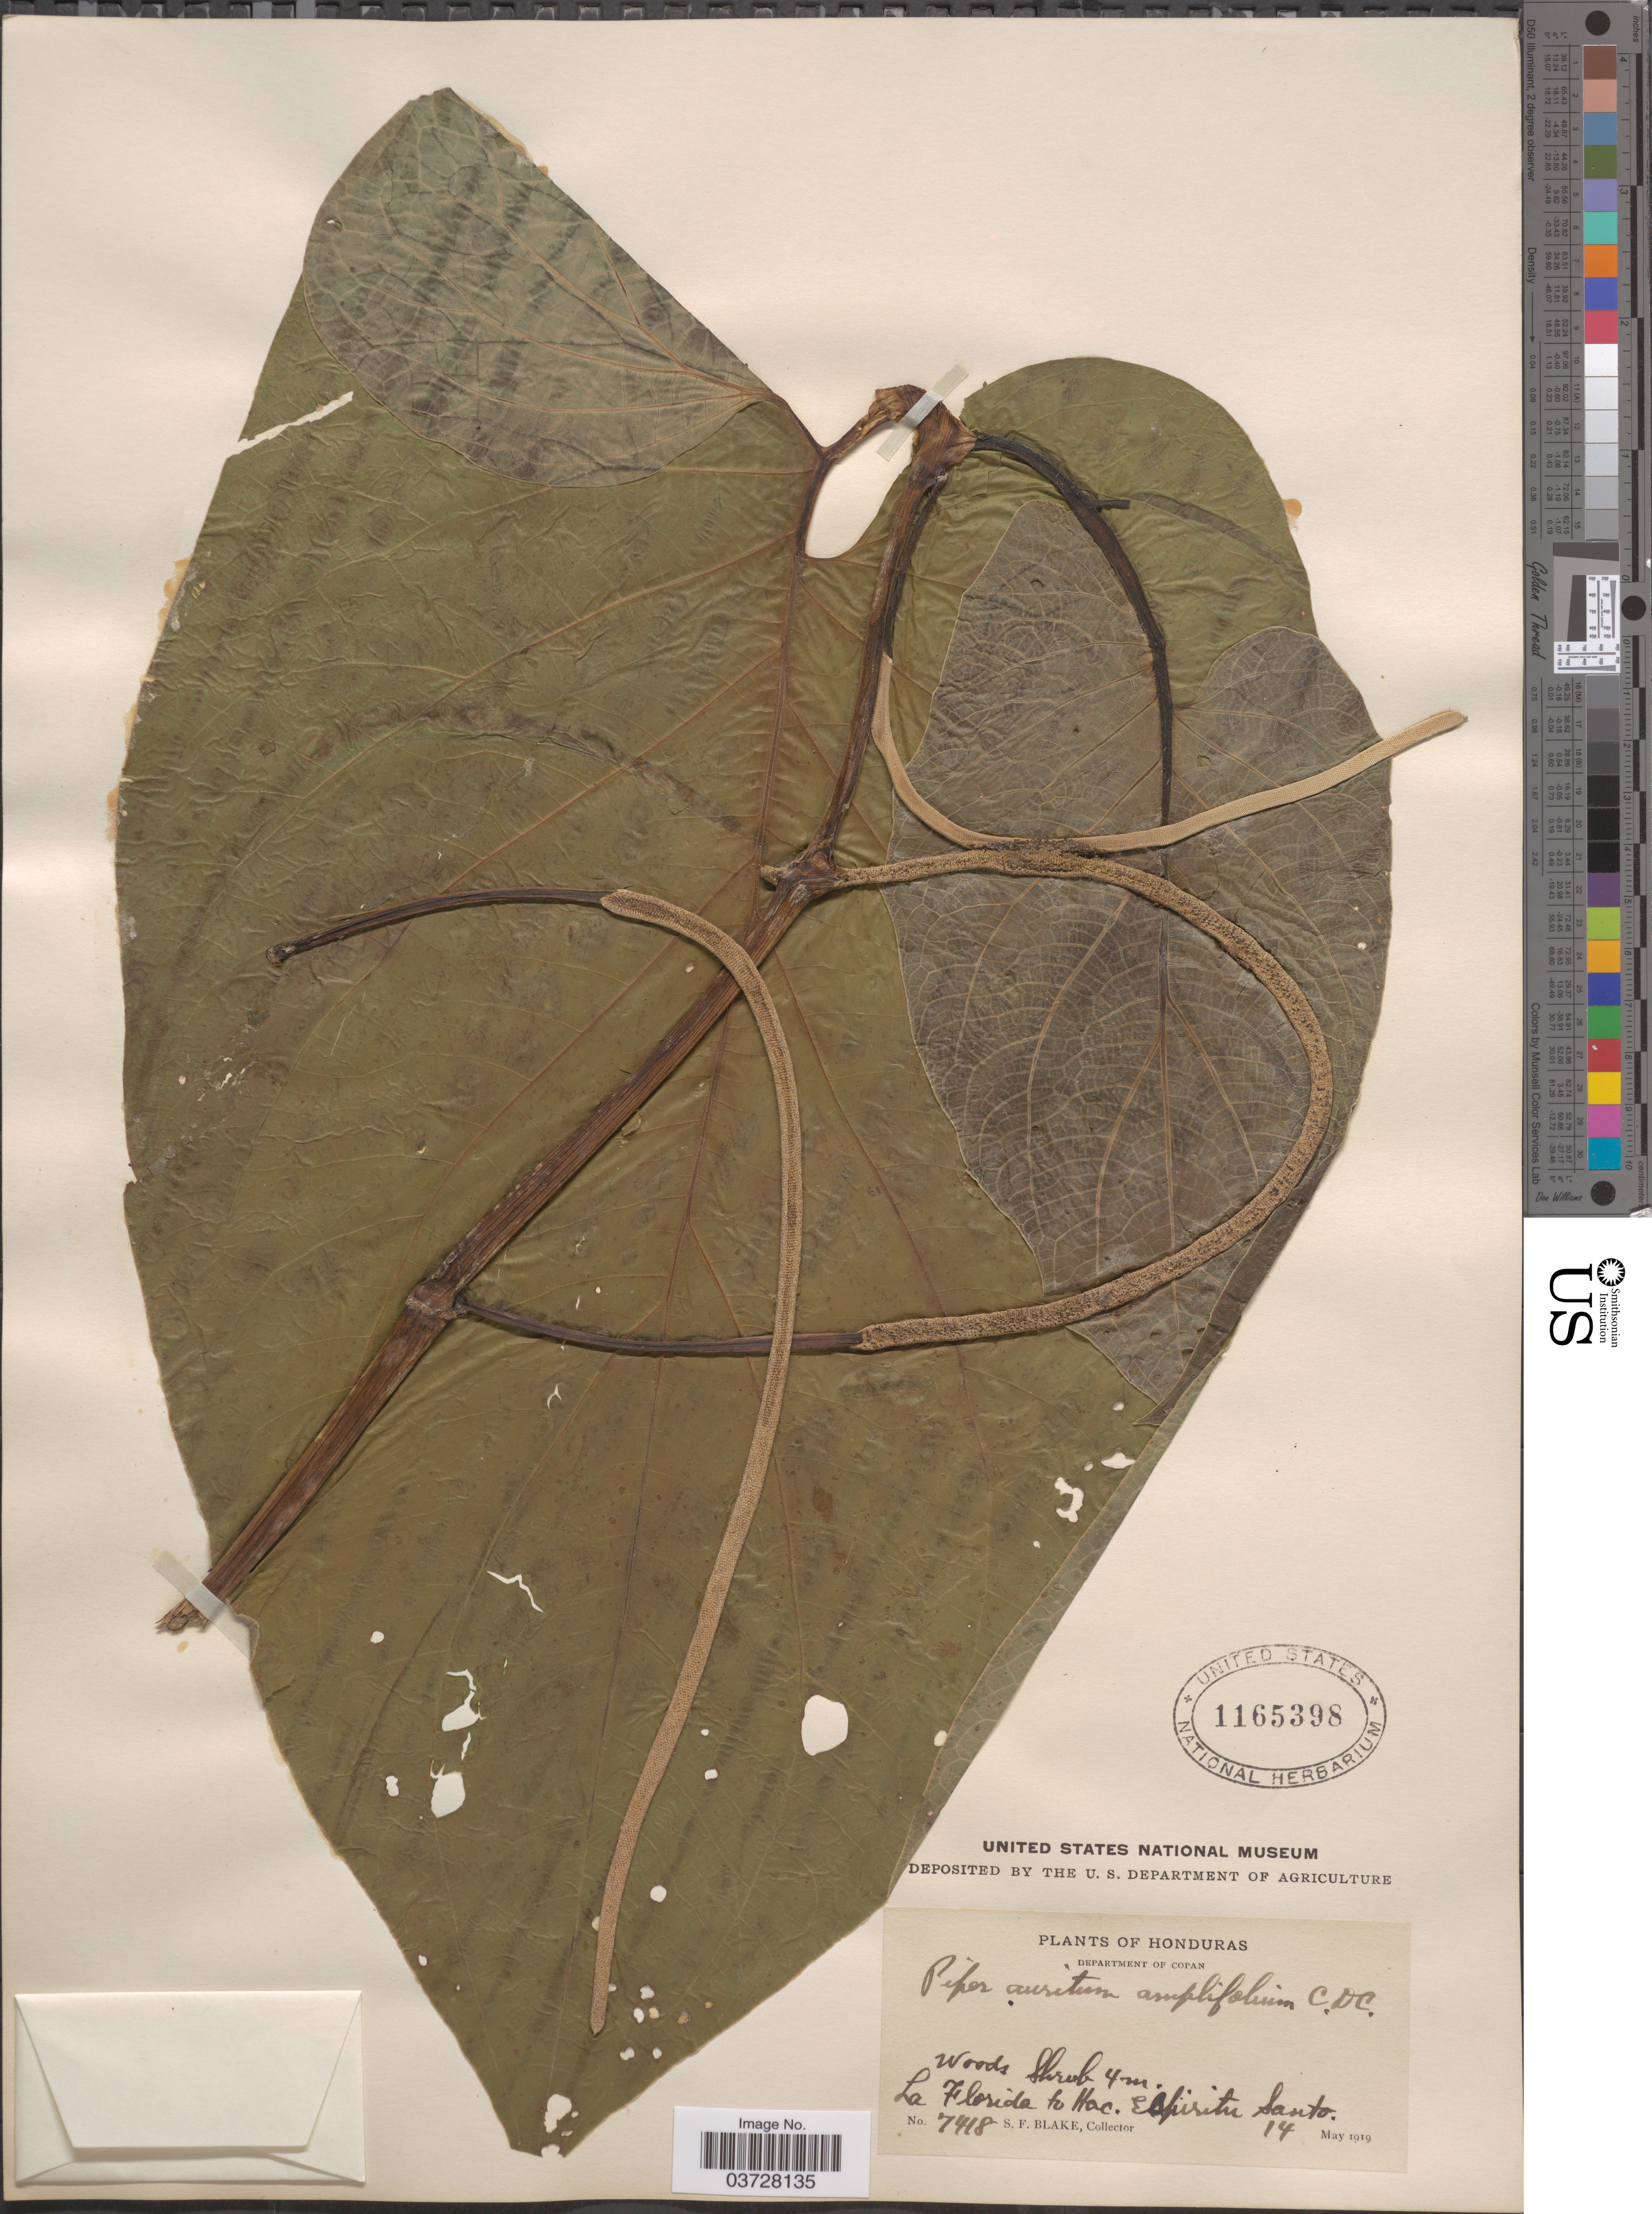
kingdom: Plantae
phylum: Tracheophyta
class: Magnoliopsida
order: Piperales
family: Piperaceae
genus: Piper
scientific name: Piper auritum var. amplifolium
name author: C. DC.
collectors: S. Blake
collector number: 7448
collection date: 1919-05-14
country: Honduras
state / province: Copan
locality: Department of Copan. La Florida to Hoc. Espiritu Santo.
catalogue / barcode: US 1165398